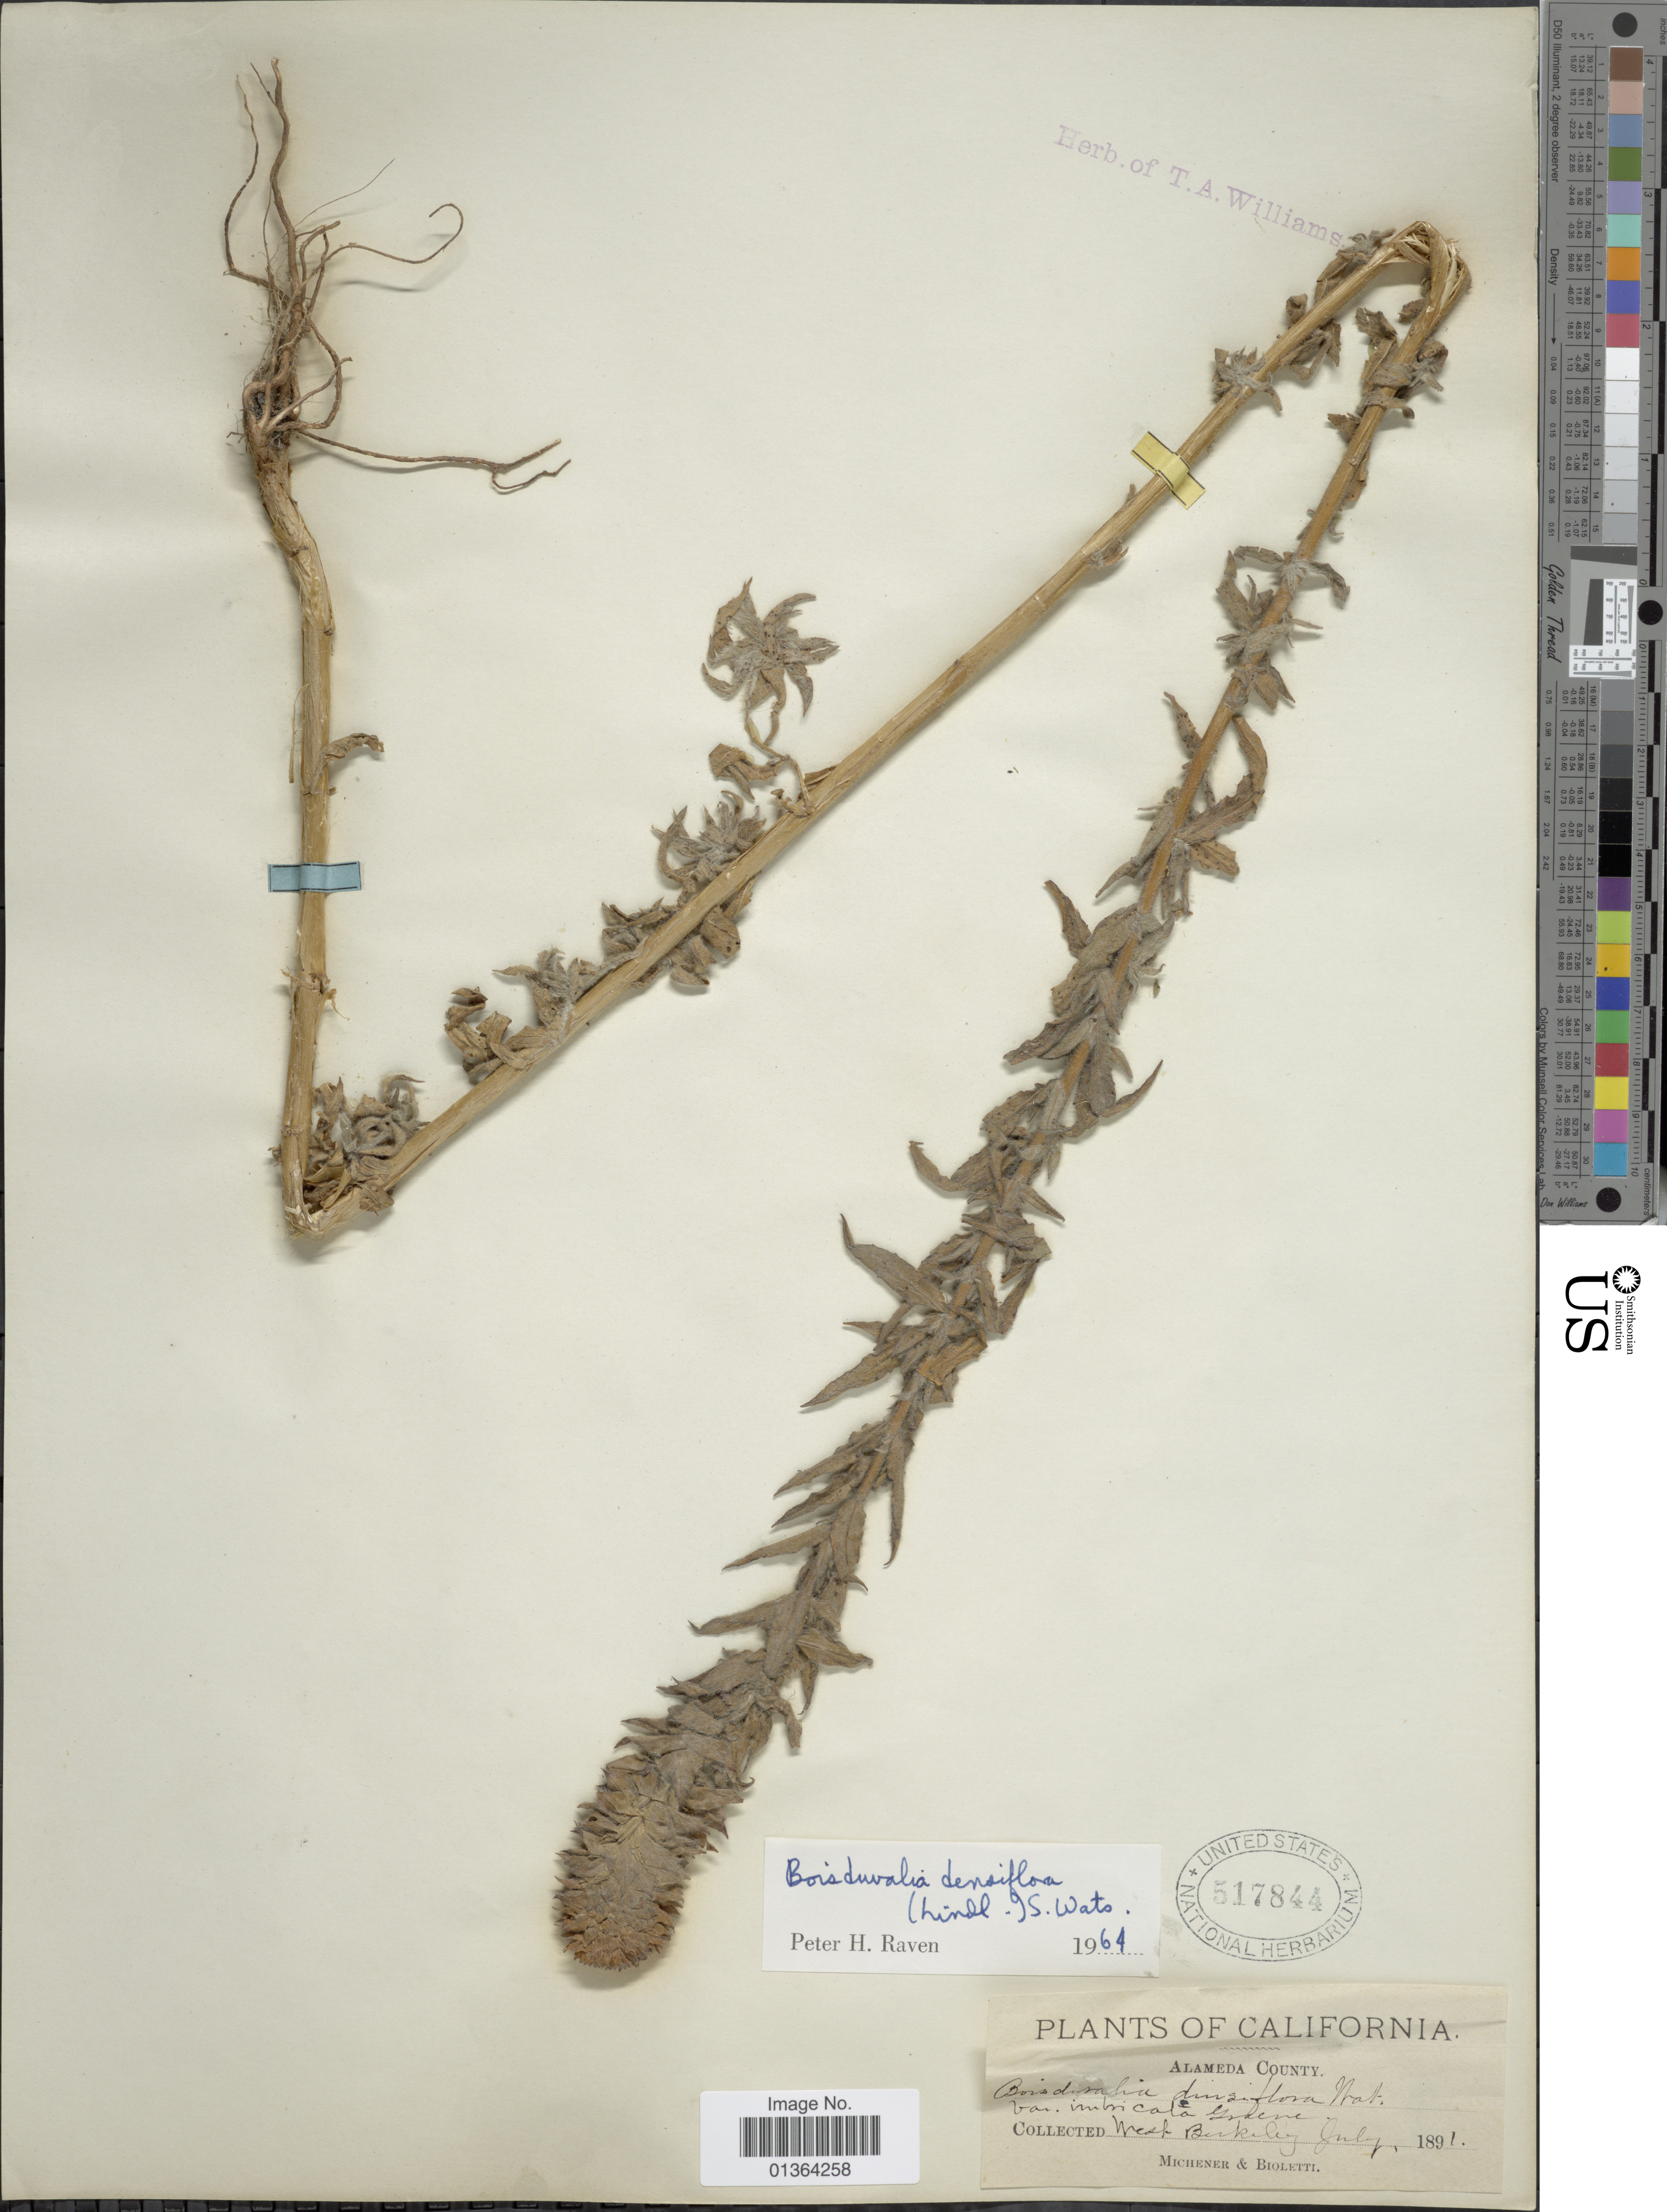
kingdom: Plantae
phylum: Tracheophyta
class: Magnoliopsida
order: Myrtales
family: Onagraceae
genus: Epilobium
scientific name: Epilobium densiflorum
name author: (Lindl.) Hoch & P.H. Raven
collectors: -. Michener & -- Bioletti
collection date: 1891-07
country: United States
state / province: California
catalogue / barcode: US 517844